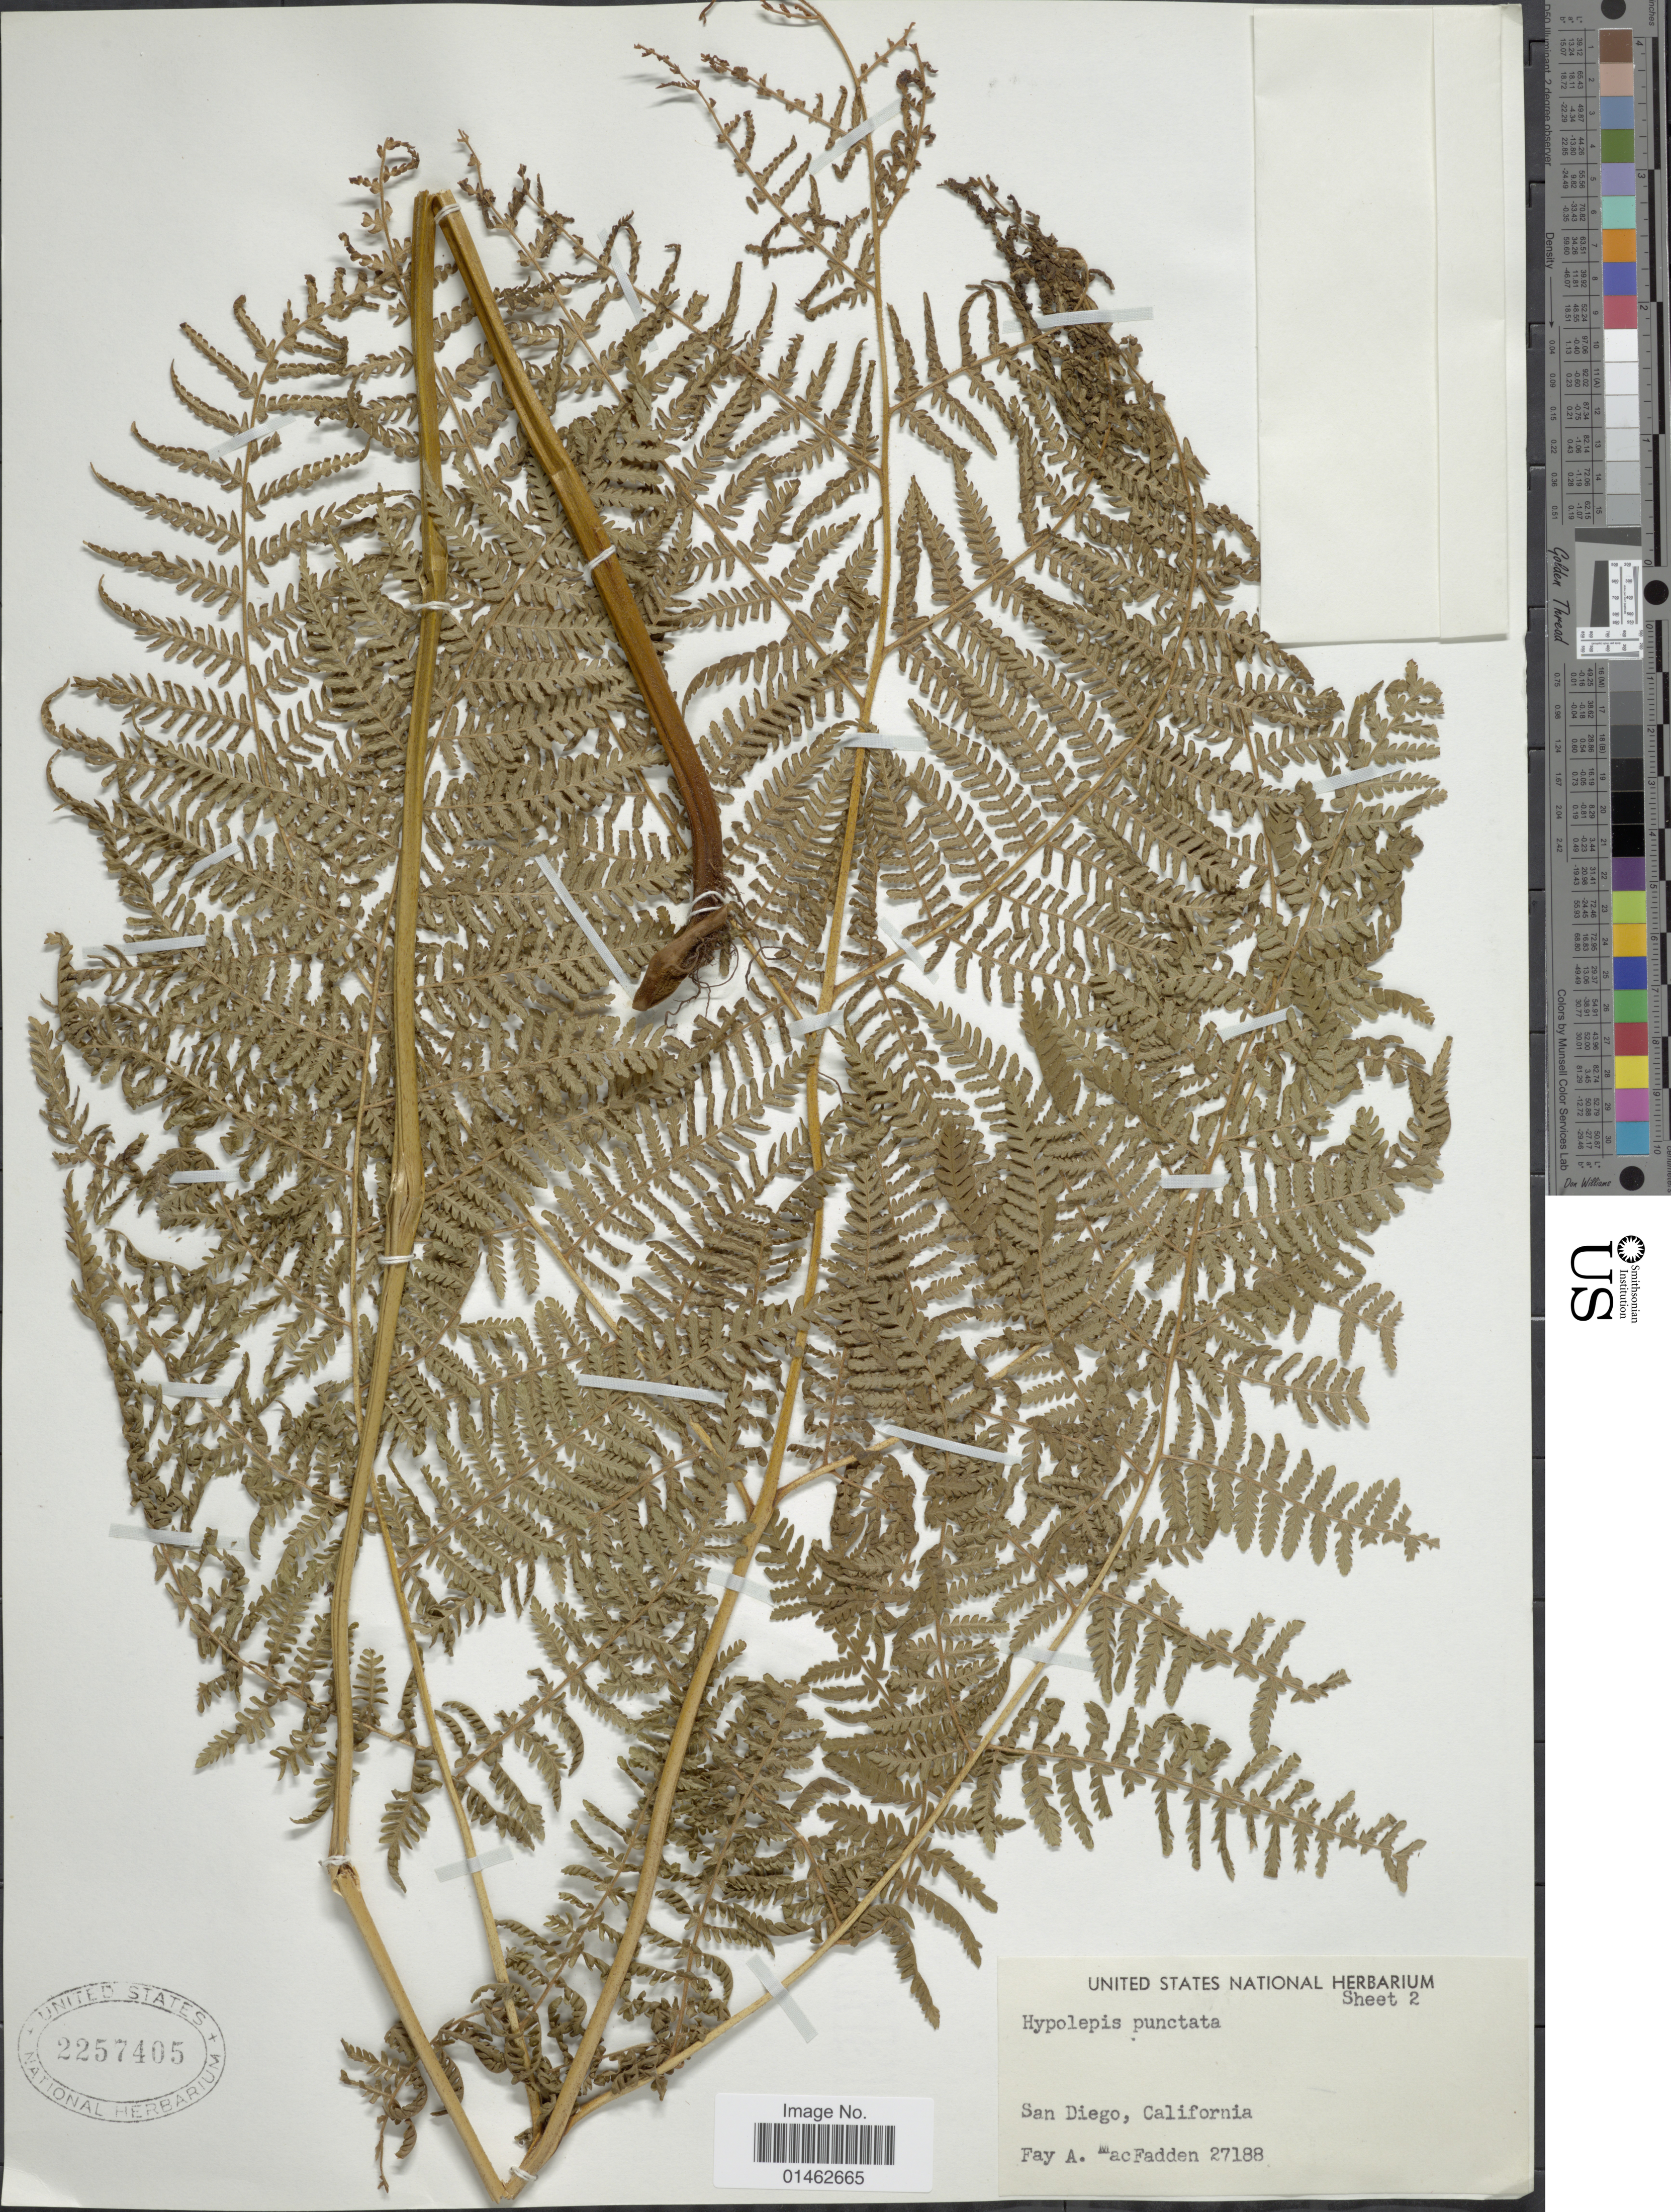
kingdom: Plantae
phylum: Tracheophyta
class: Polypodiopsida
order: Polypodiales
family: Dennstaedtiaceae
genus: Hypolepis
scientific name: Hypolepis punctata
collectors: F. MacFadden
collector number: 27188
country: United States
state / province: California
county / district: San Diego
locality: San Diego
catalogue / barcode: US 2257405